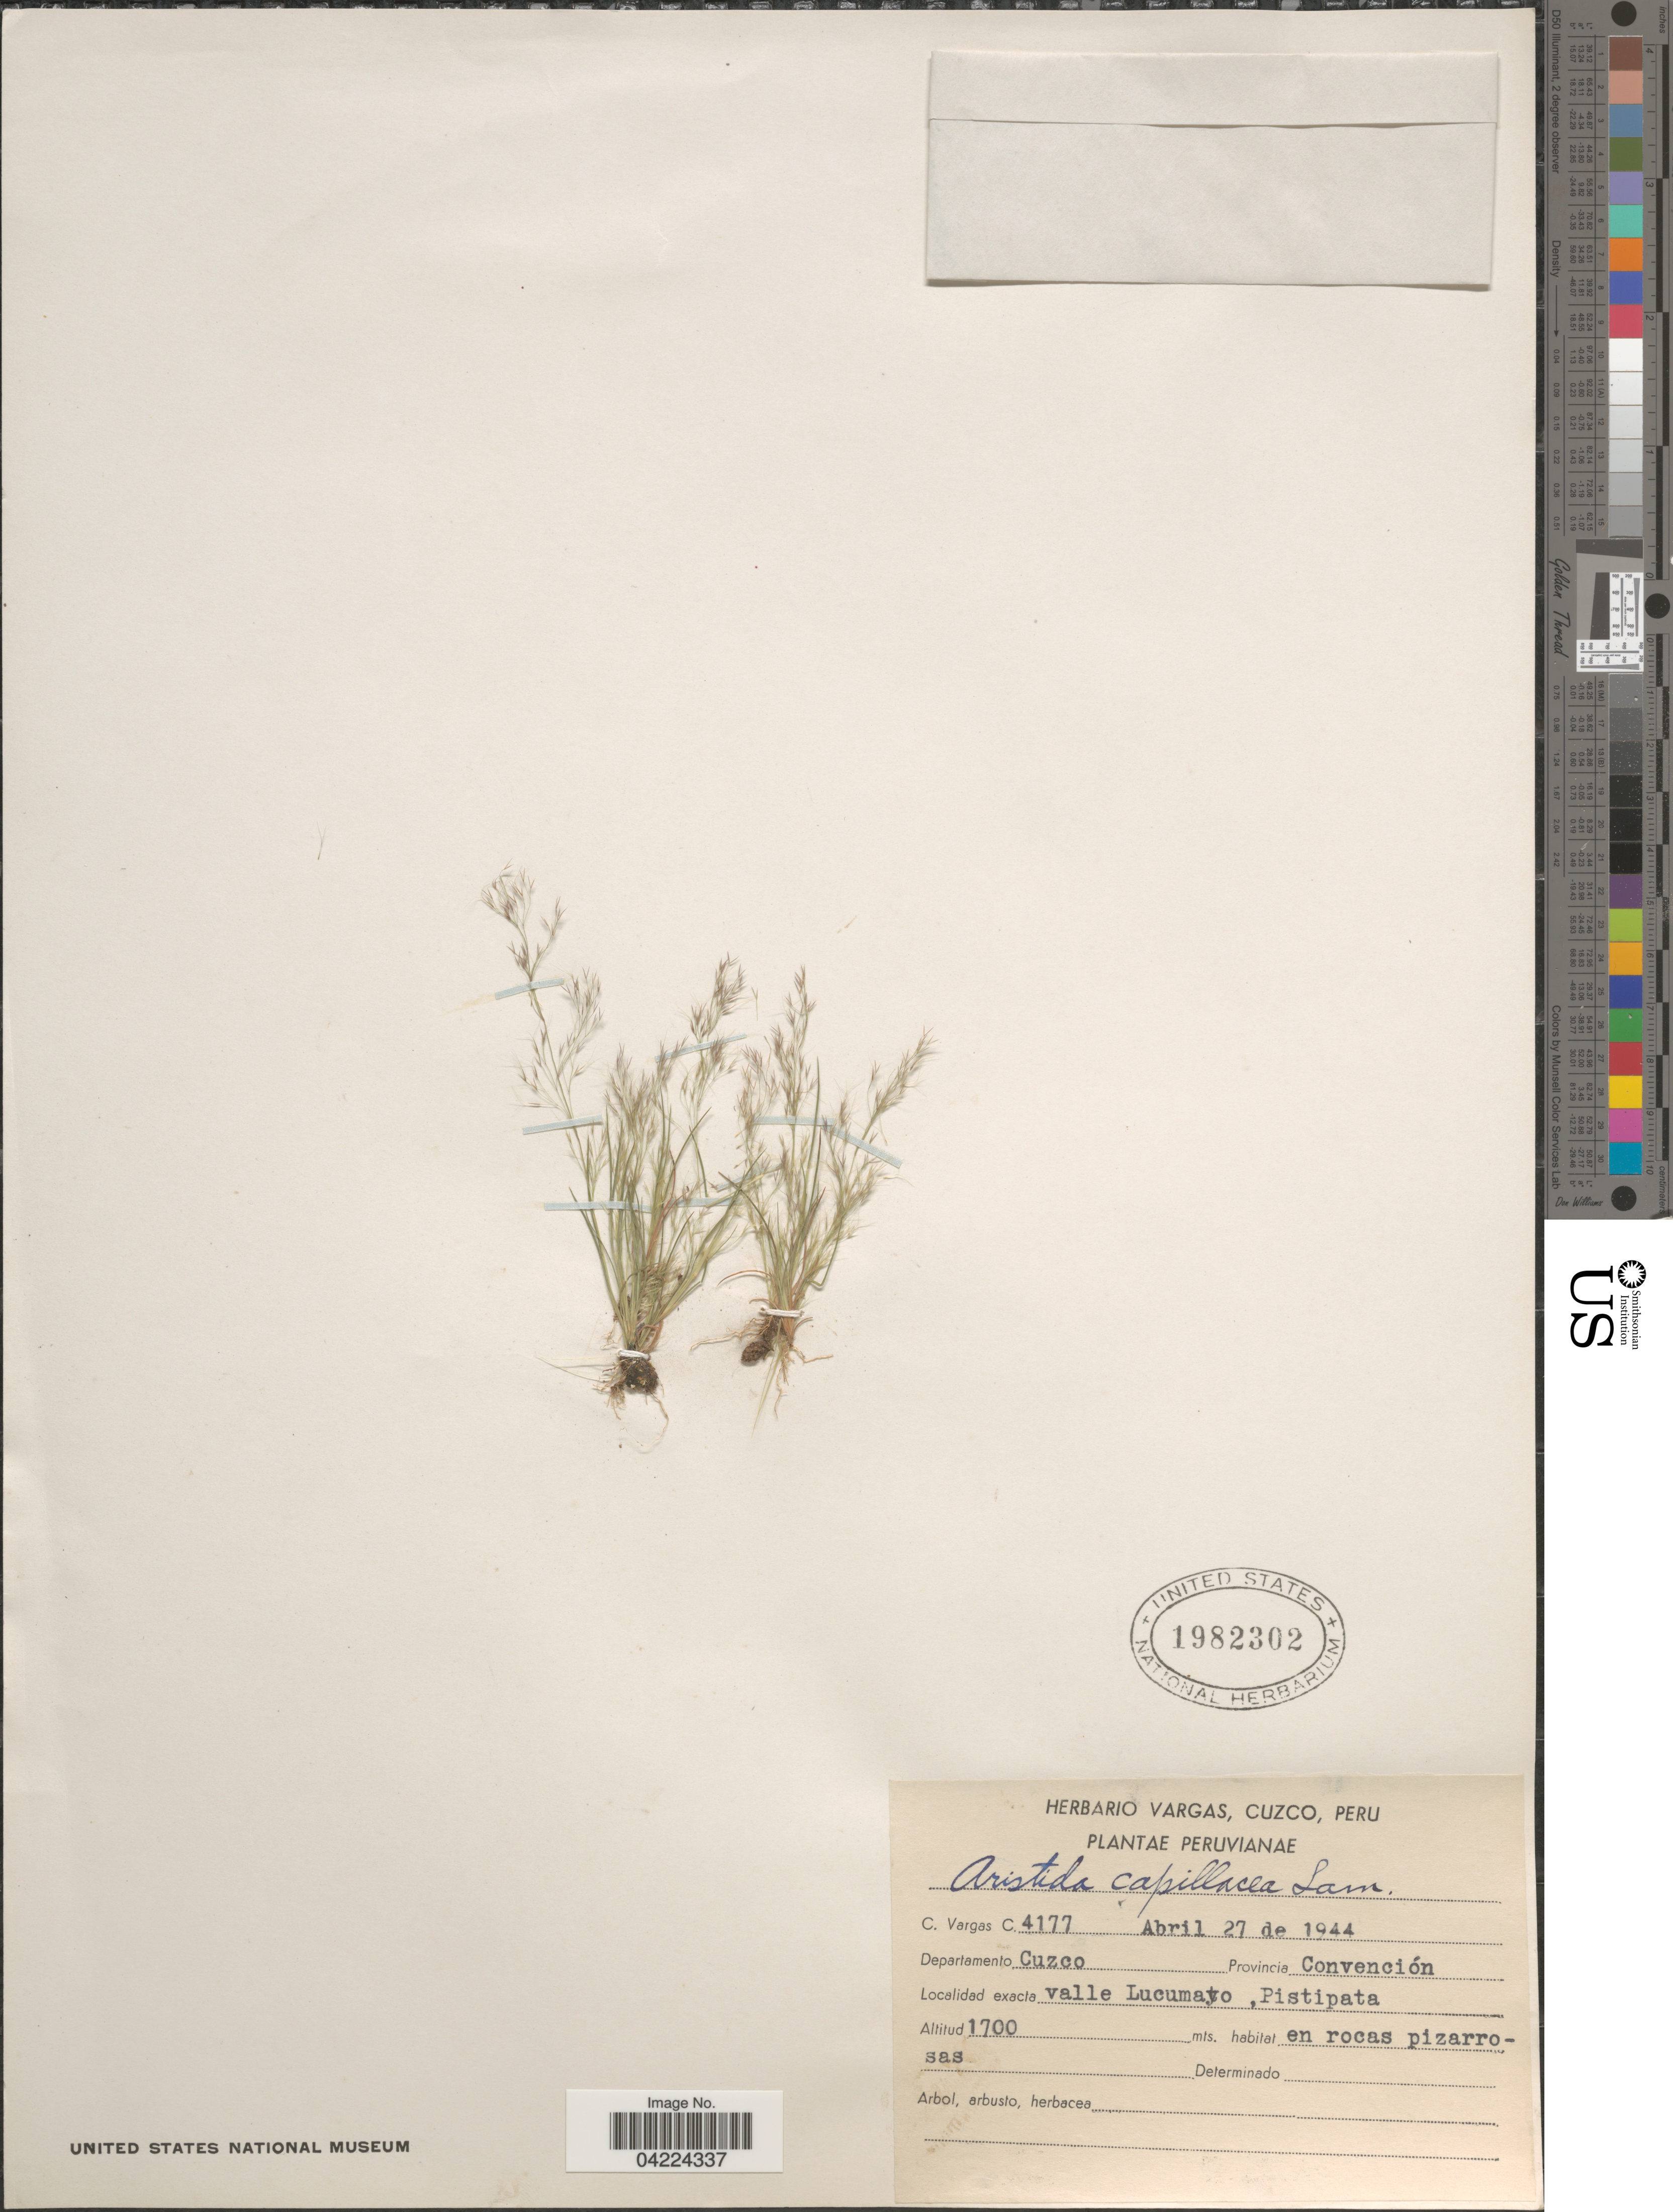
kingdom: Plantae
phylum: Tracheophyta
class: Liliopsida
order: Poales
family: Poaceae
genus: Aristida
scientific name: Aristida capillacea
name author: Lam.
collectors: C. Vargas Calderón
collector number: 4177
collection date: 1944-04-27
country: Peru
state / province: Cusco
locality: Departamento Cuzco. Provincia Convención. Valle Lucumayo, Pistipata.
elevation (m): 1700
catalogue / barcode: US 1982302